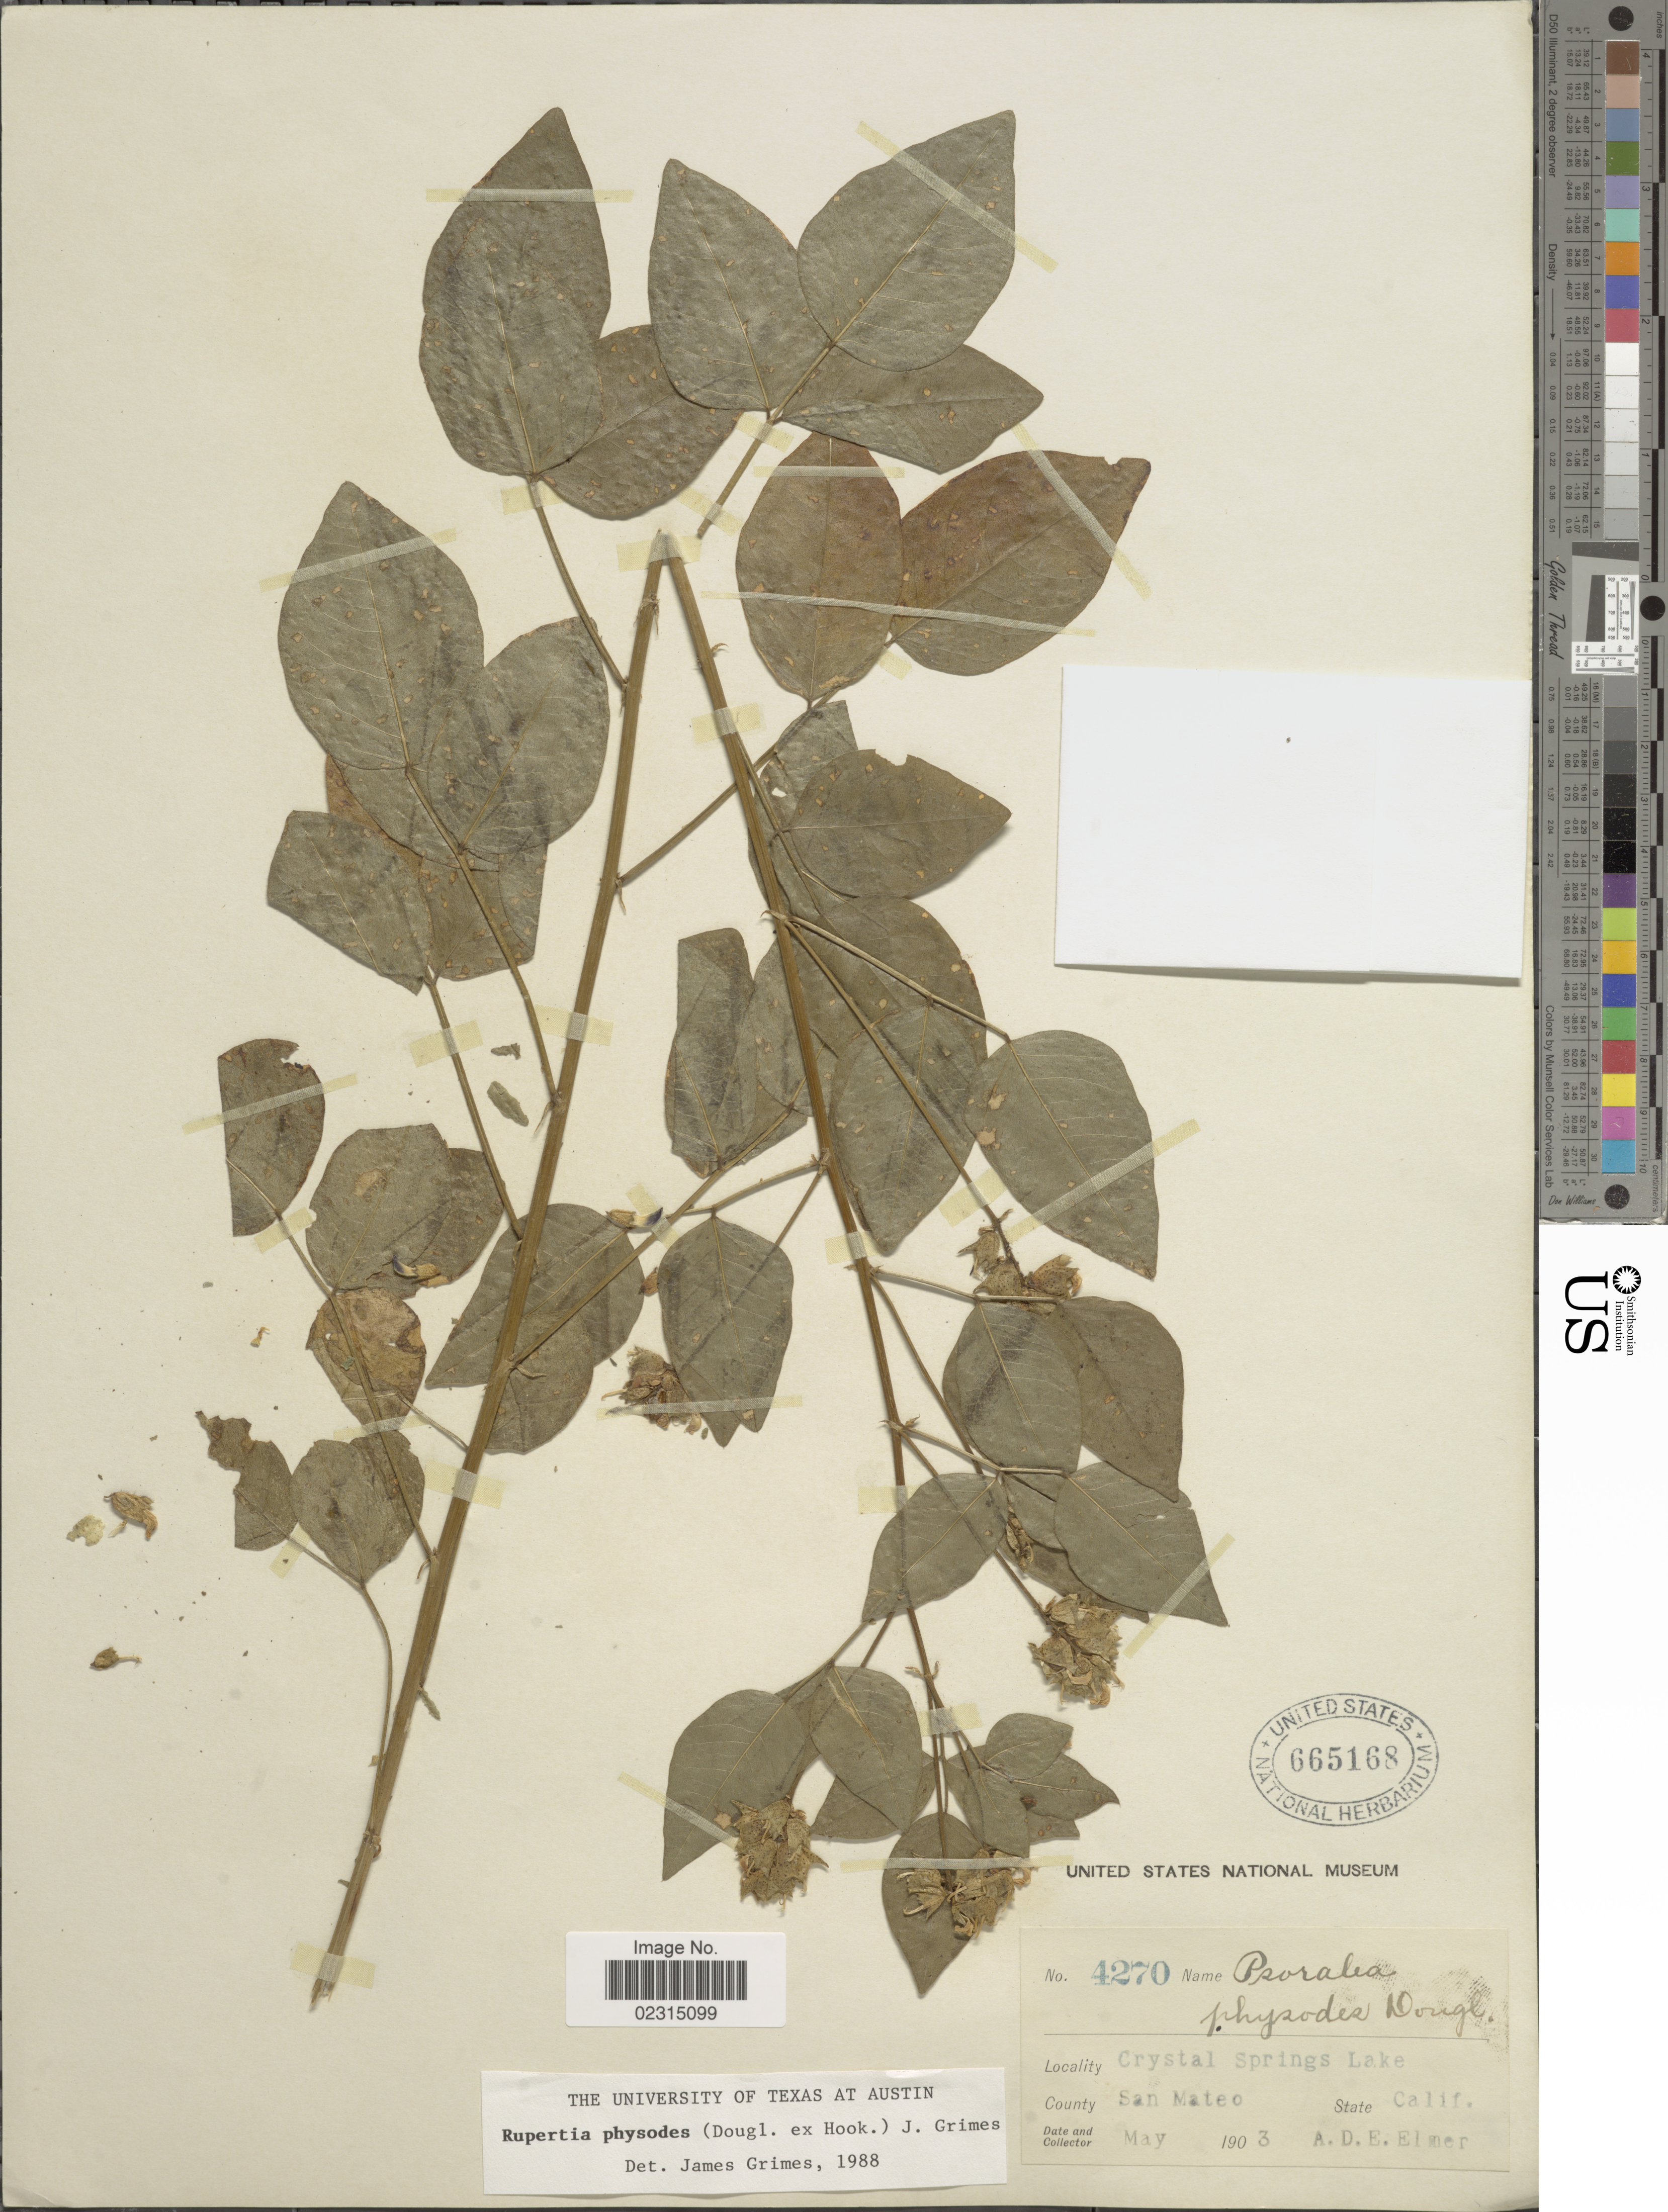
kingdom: Plantae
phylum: Tracheophyta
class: Magnoliopsida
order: Fabales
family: Fabaceae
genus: Rupertia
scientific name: Rupertia physodes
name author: (Douglas) J.W. Grimes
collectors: A. D. E. Elmer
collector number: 4270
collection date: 1903-05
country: United States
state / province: California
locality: Crystal Springs Lake, San Mateo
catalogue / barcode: US 665168